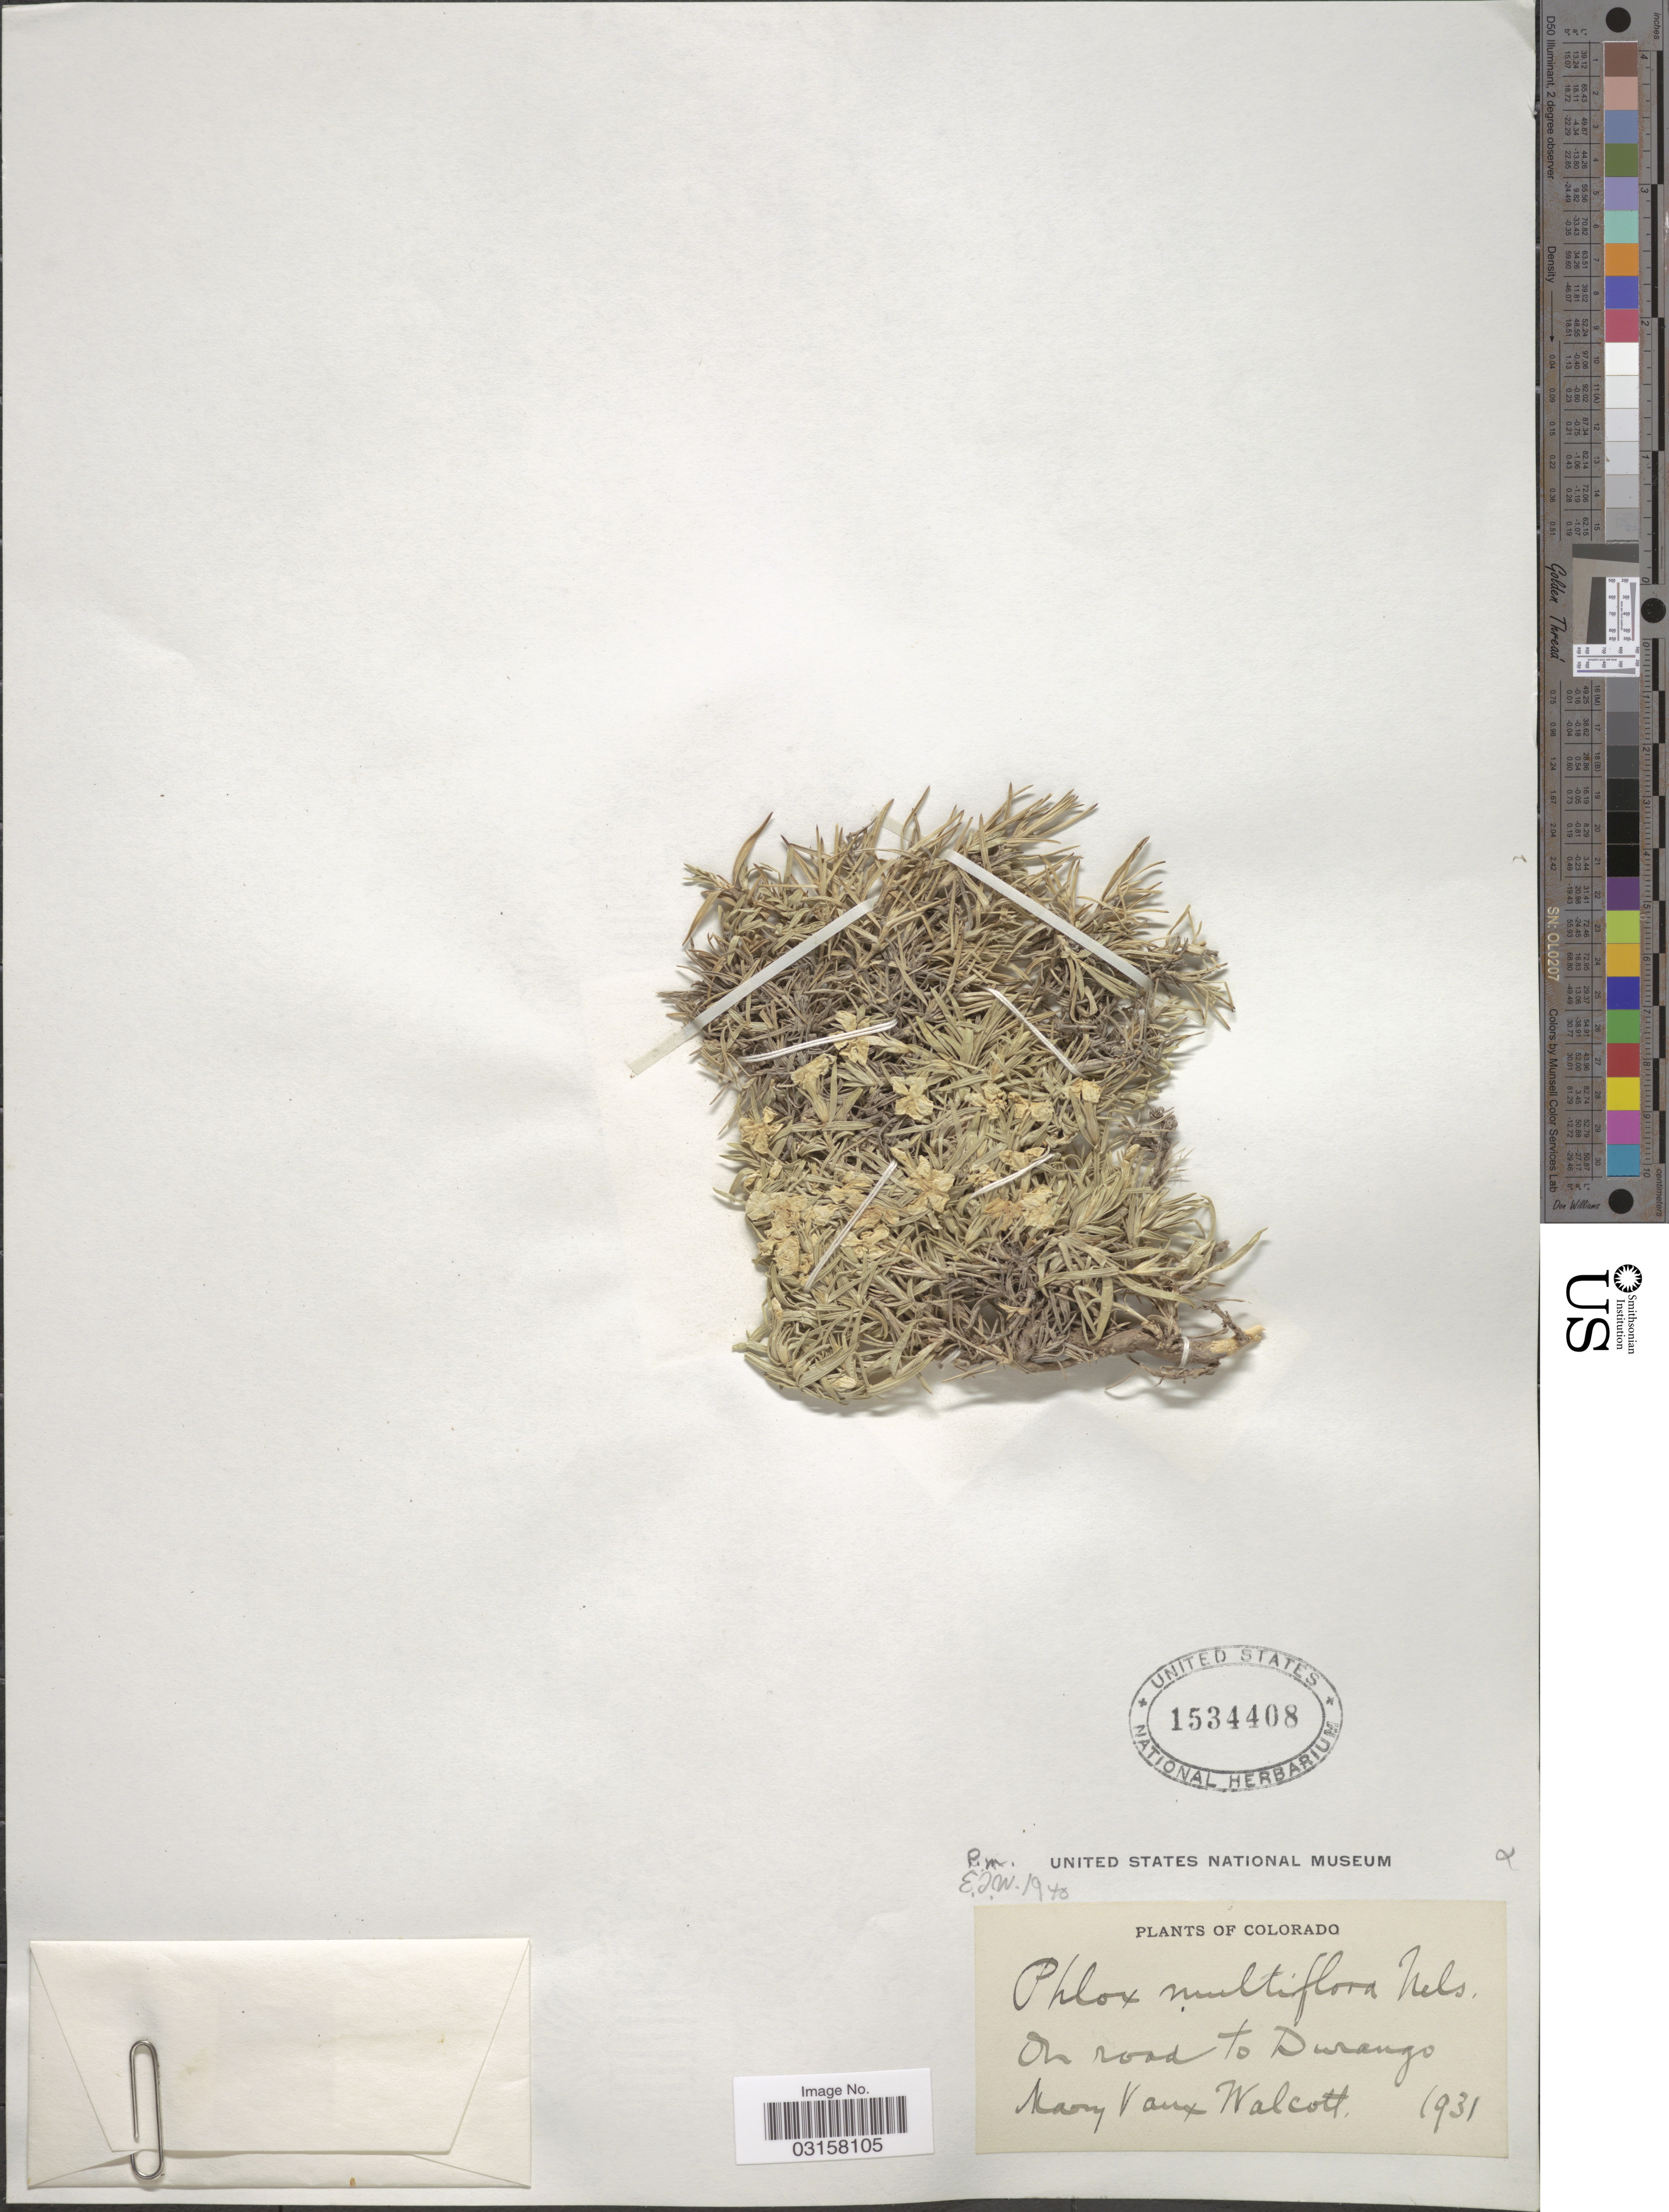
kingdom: Plantae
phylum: Tracheophyta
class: Magnoliopsida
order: Ericales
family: Polemoniaceae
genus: Phlox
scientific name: Phlox multiflora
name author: A. Nelson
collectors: M. Walcott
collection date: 1931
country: United States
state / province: Colorado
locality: On road to Durango.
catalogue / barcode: US 1534408